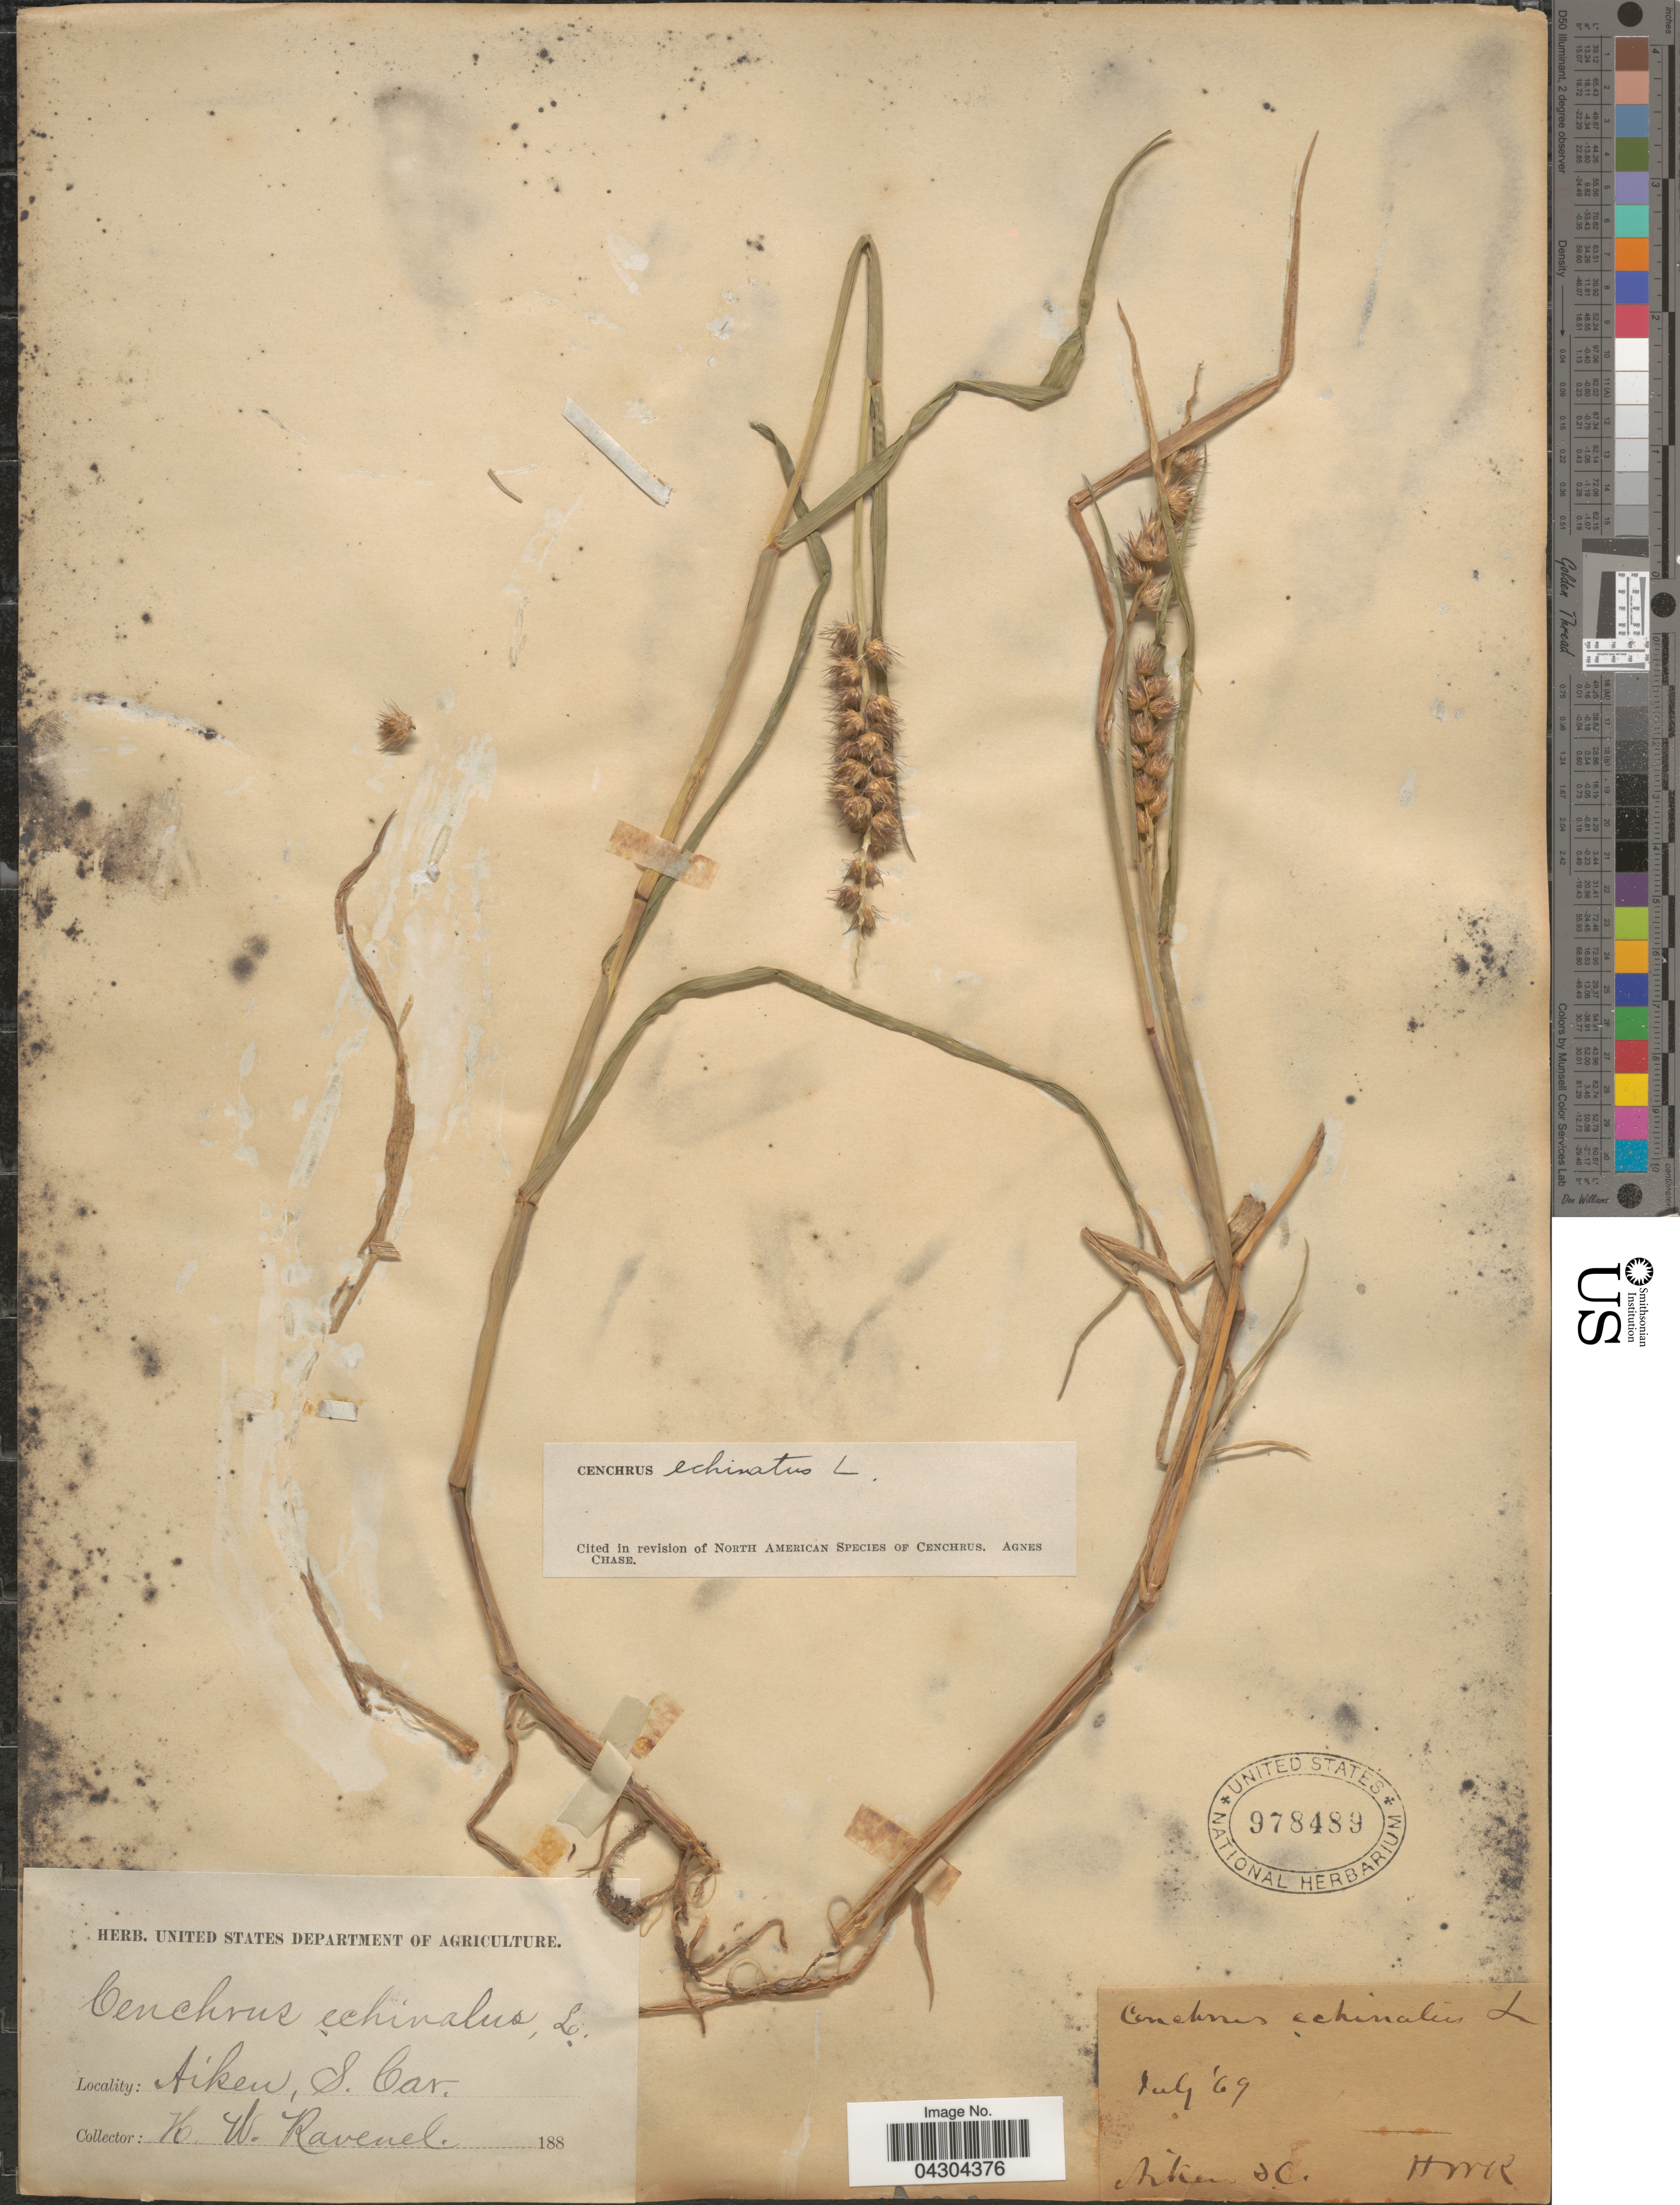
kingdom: Plantae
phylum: Tracheophyta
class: Liliopsida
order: Poales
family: Poaceae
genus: Cenchrus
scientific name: Cenchrus echinatus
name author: L.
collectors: H. Ravenel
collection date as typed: Transcribed d/m/y: /7/69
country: United States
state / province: South Carolina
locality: Aiken.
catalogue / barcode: US 978489